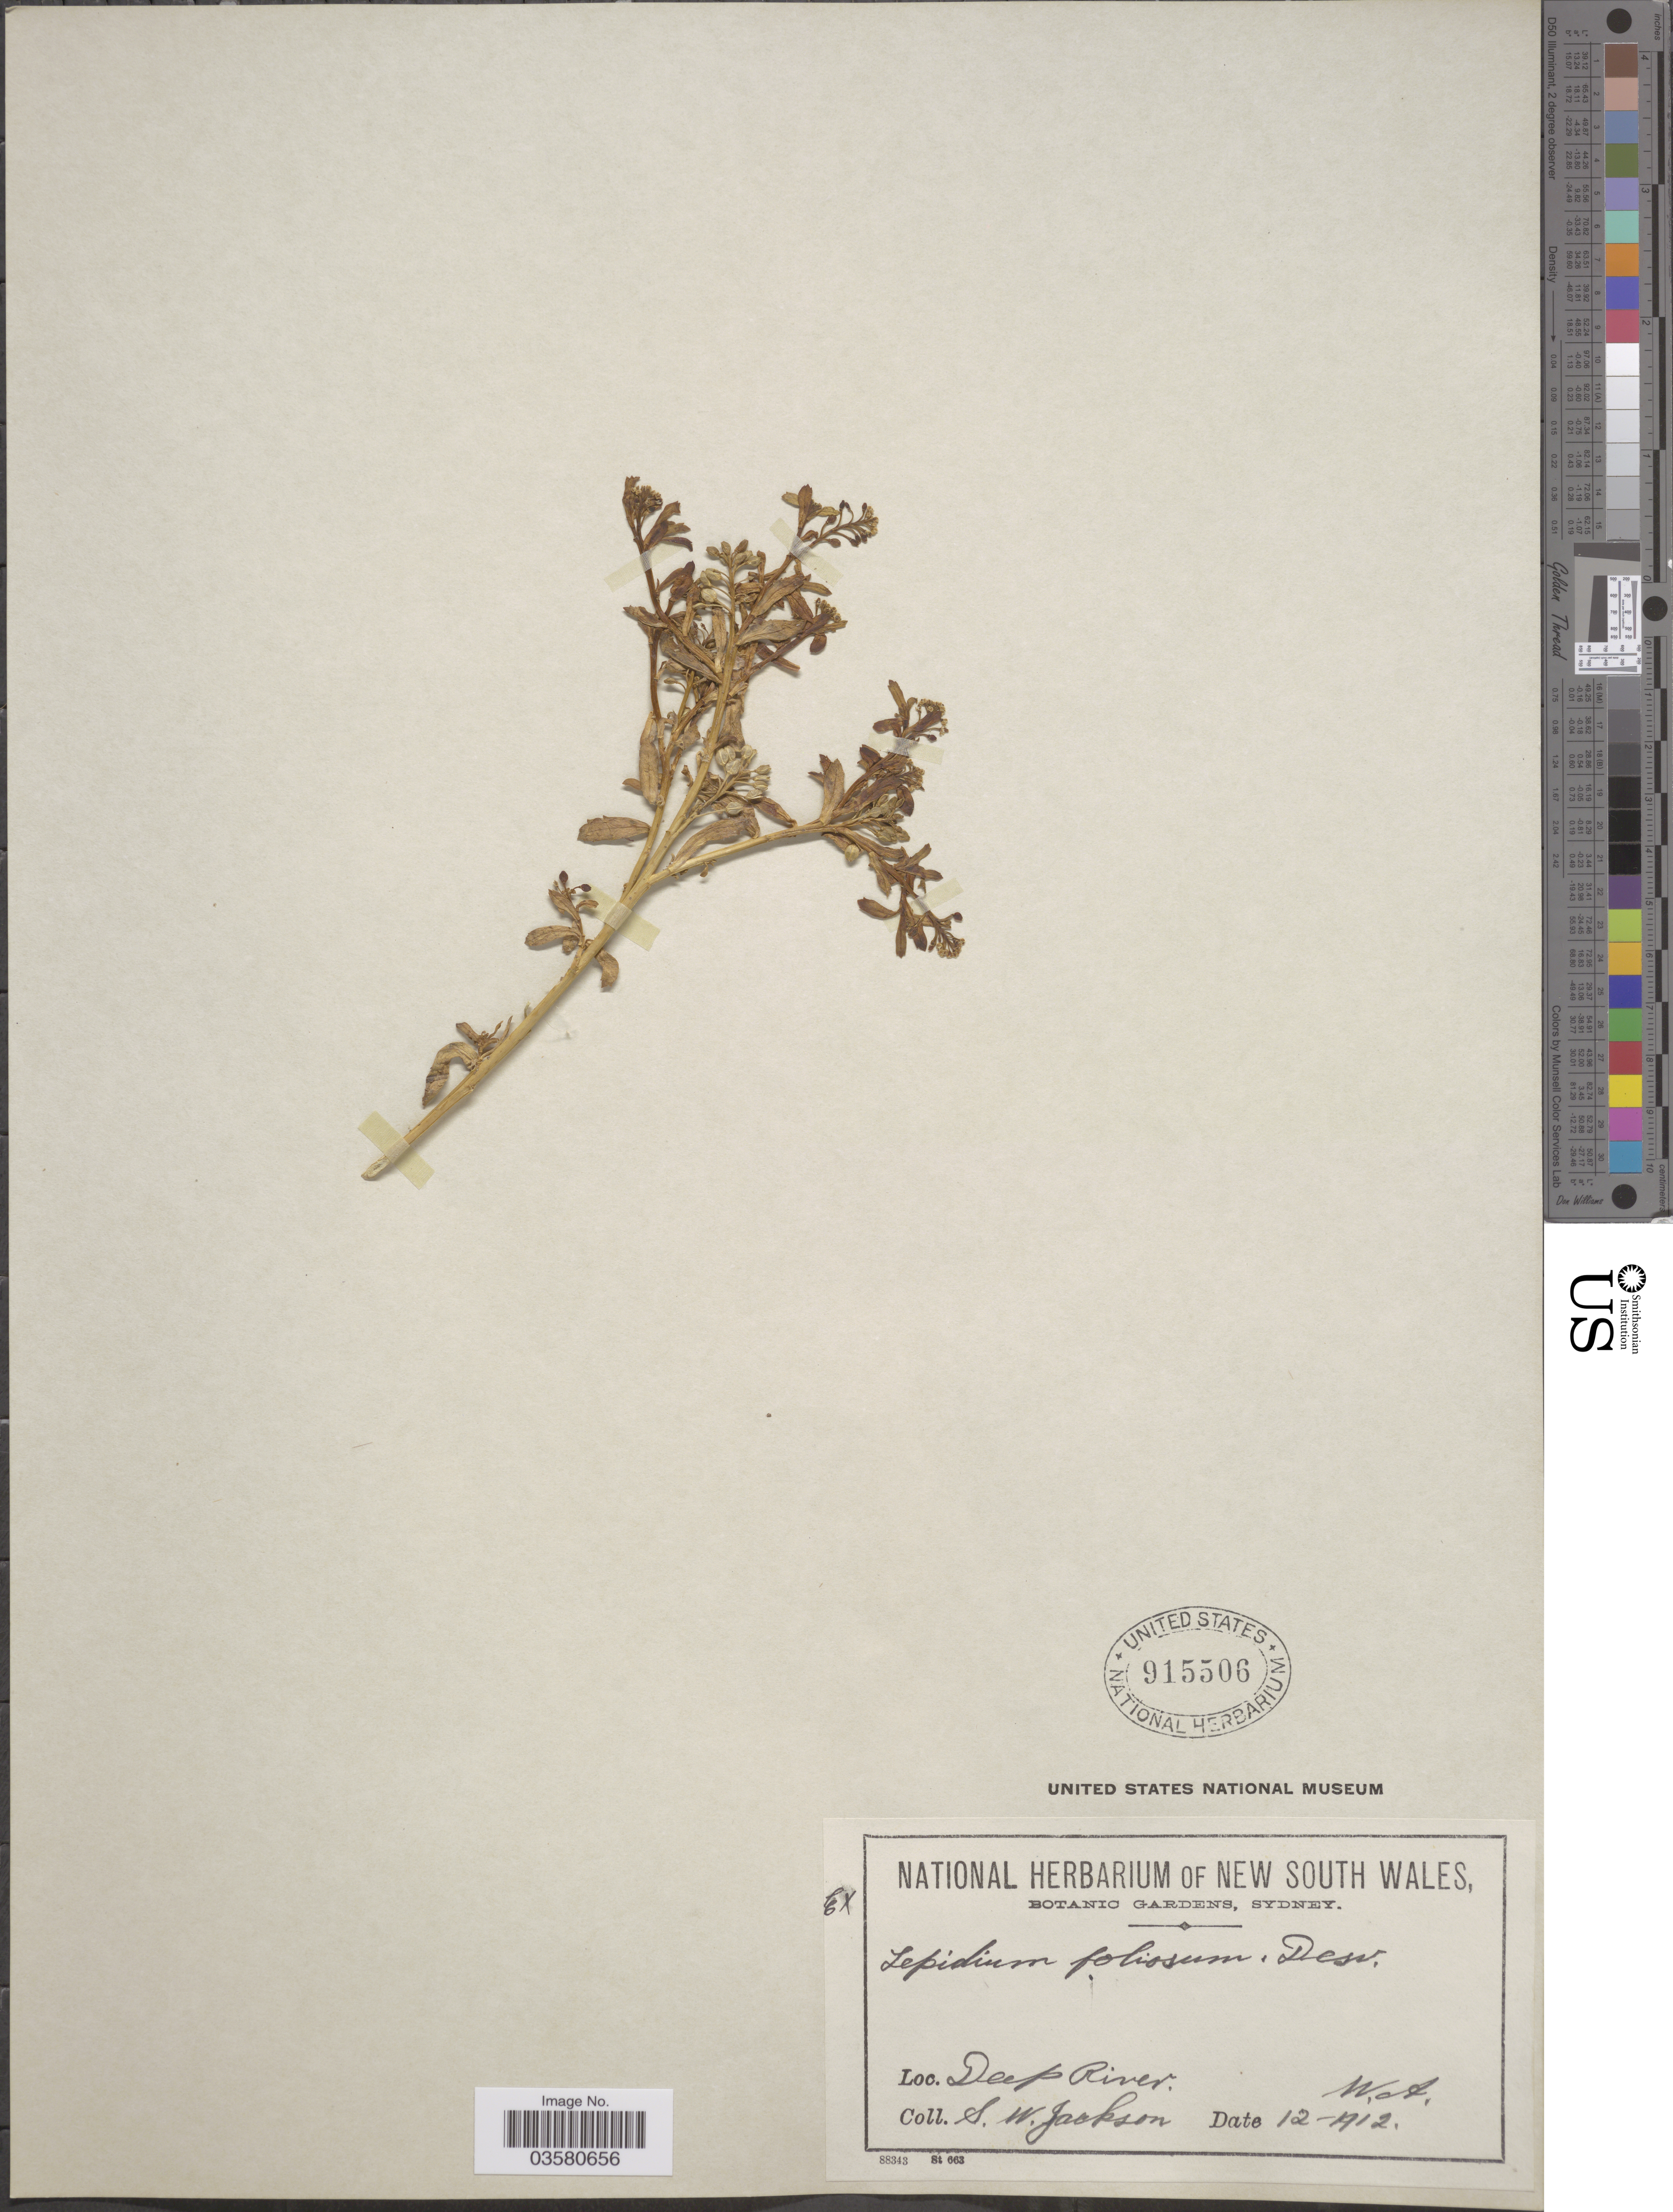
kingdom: Plantae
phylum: Tracheophyta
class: Magnoliopsida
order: Brassicales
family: Brassicaceae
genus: Lepidium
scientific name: Lepidium foliosum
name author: Desv.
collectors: Jackson, S. W.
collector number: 88343?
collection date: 1912-12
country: Australia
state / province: Western Australia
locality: Deep River.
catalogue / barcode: US 915506